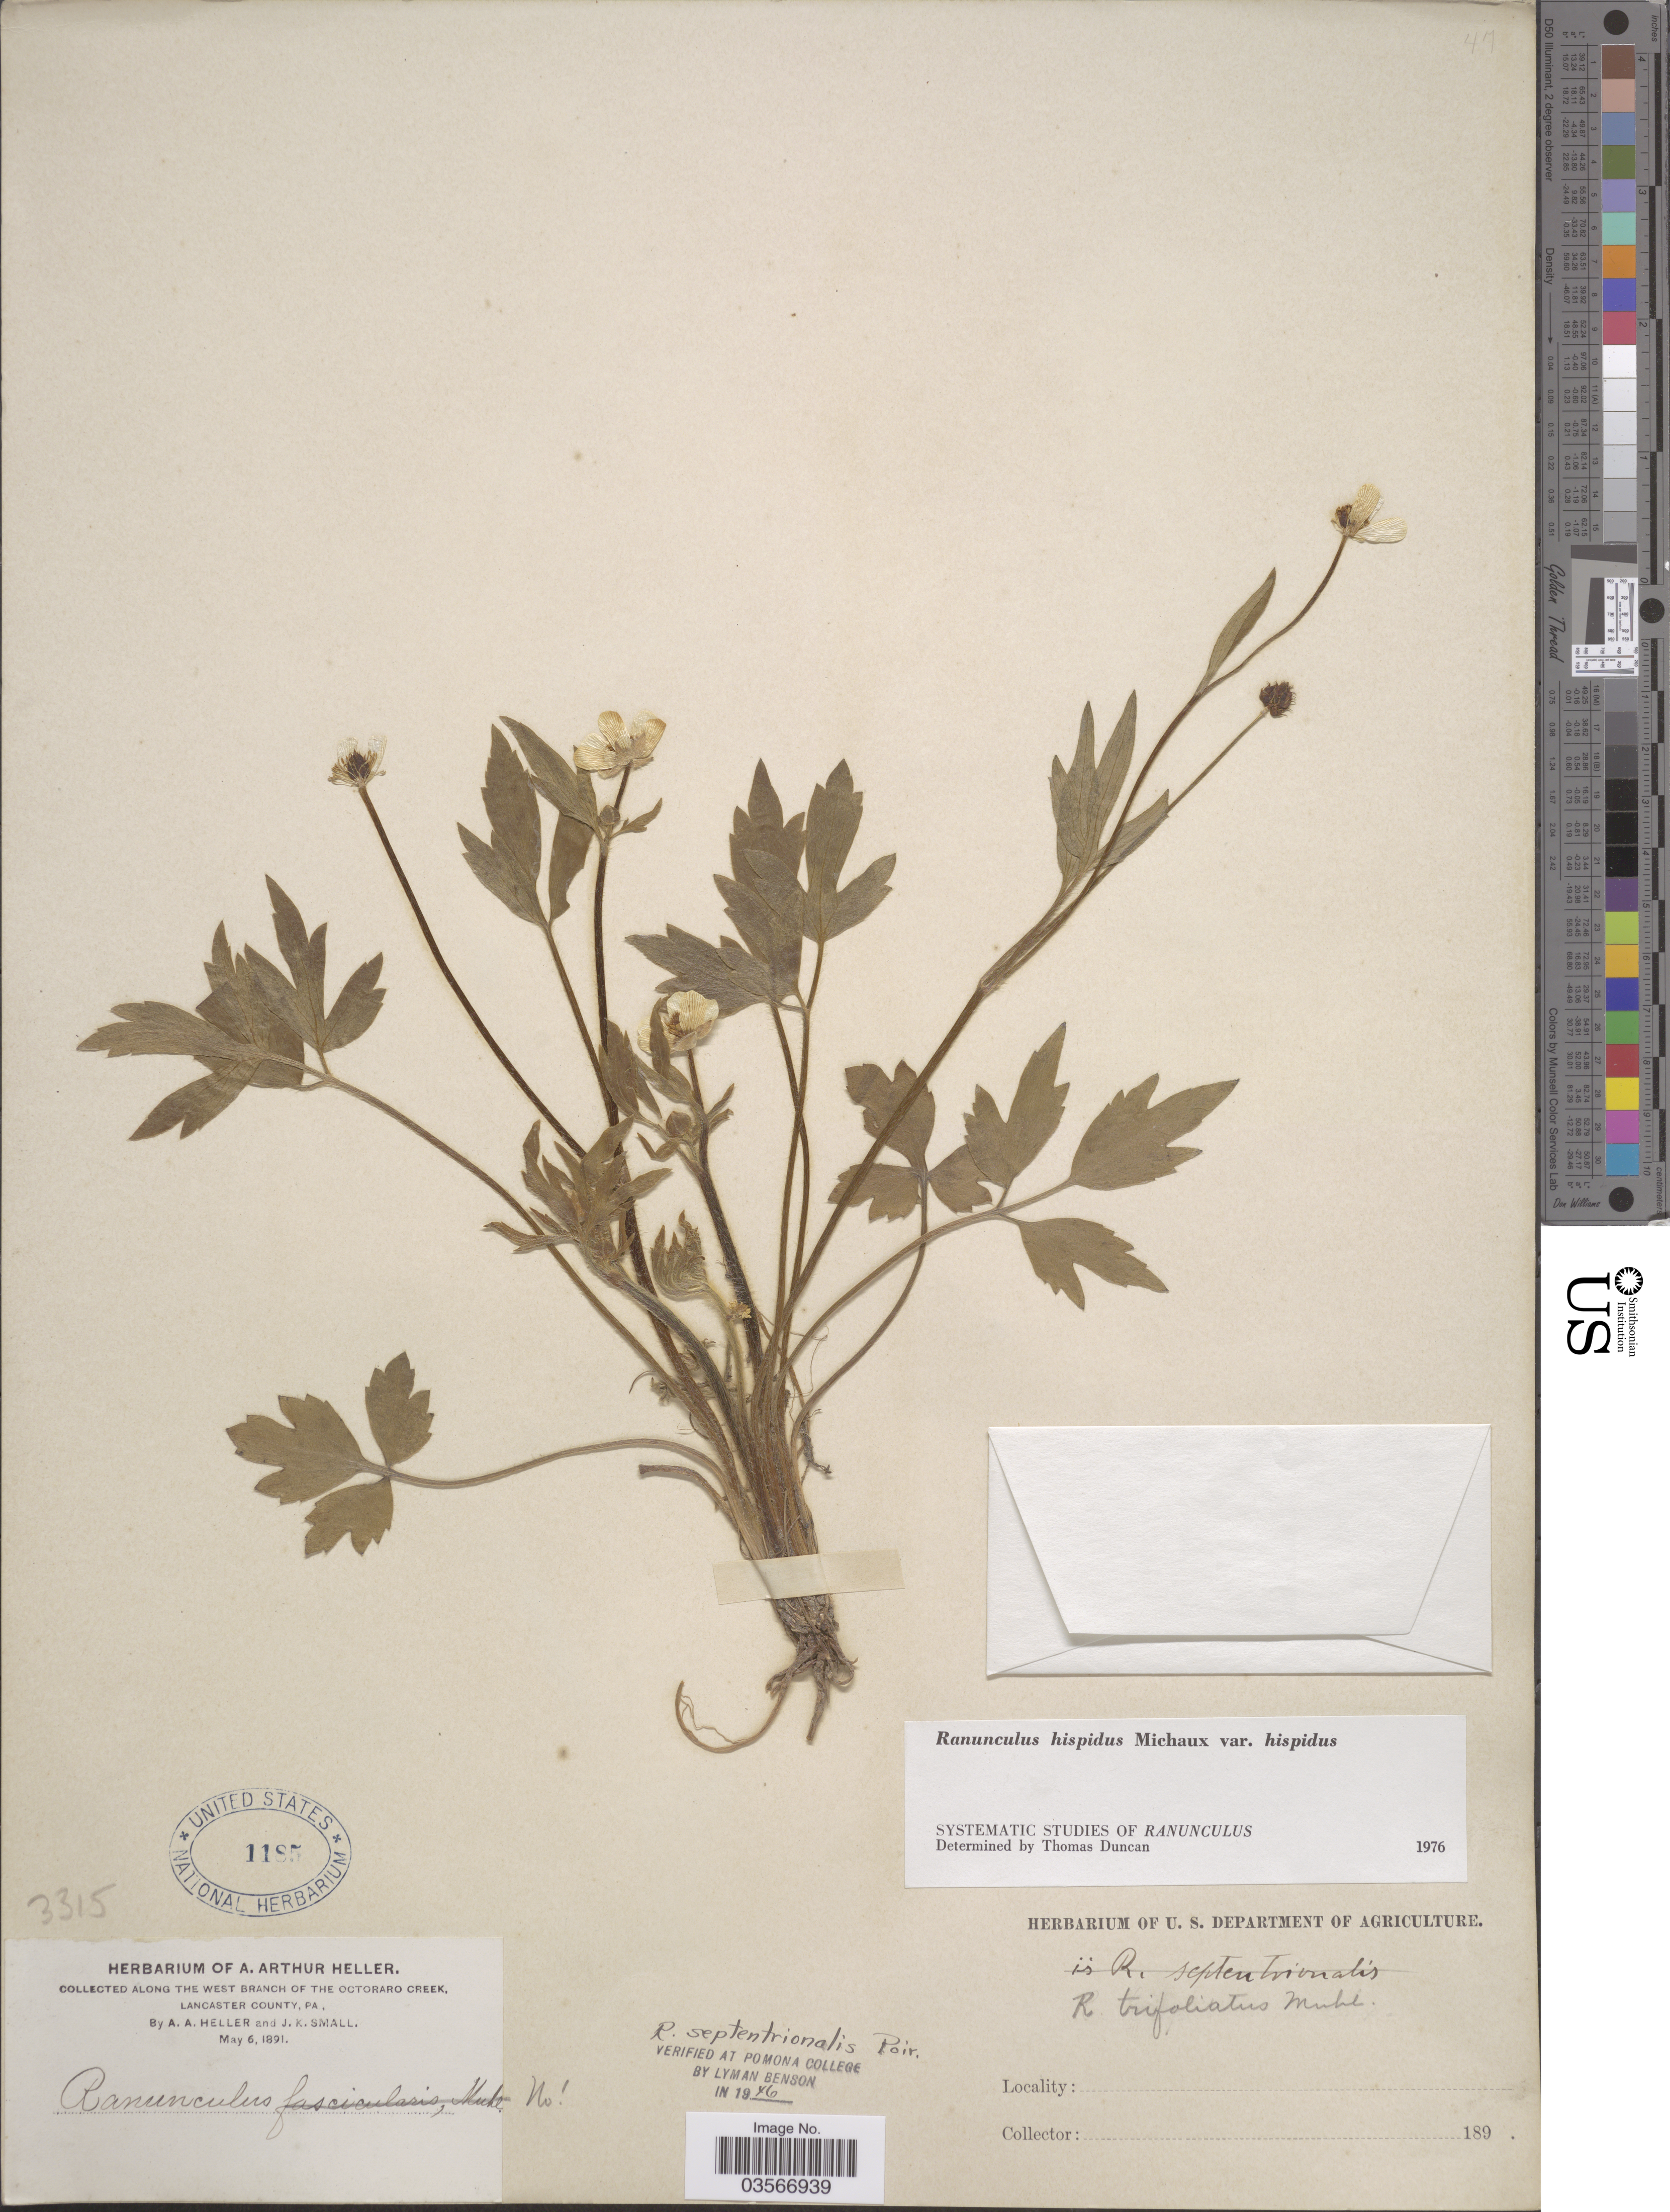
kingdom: Plantae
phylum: Tracheophyta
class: Magnoliopsida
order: Ranunculales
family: Ranunculaceae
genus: Ranunculus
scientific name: Ranunculus hispidus var. hispidus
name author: Michx.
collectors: A. A. Heller & J. K. Small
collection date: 1891-05-06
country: United States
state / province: Pennsylvania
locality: Along the West Branch of the Octoraro Creek, Lancaster County.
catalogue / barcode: US 1185